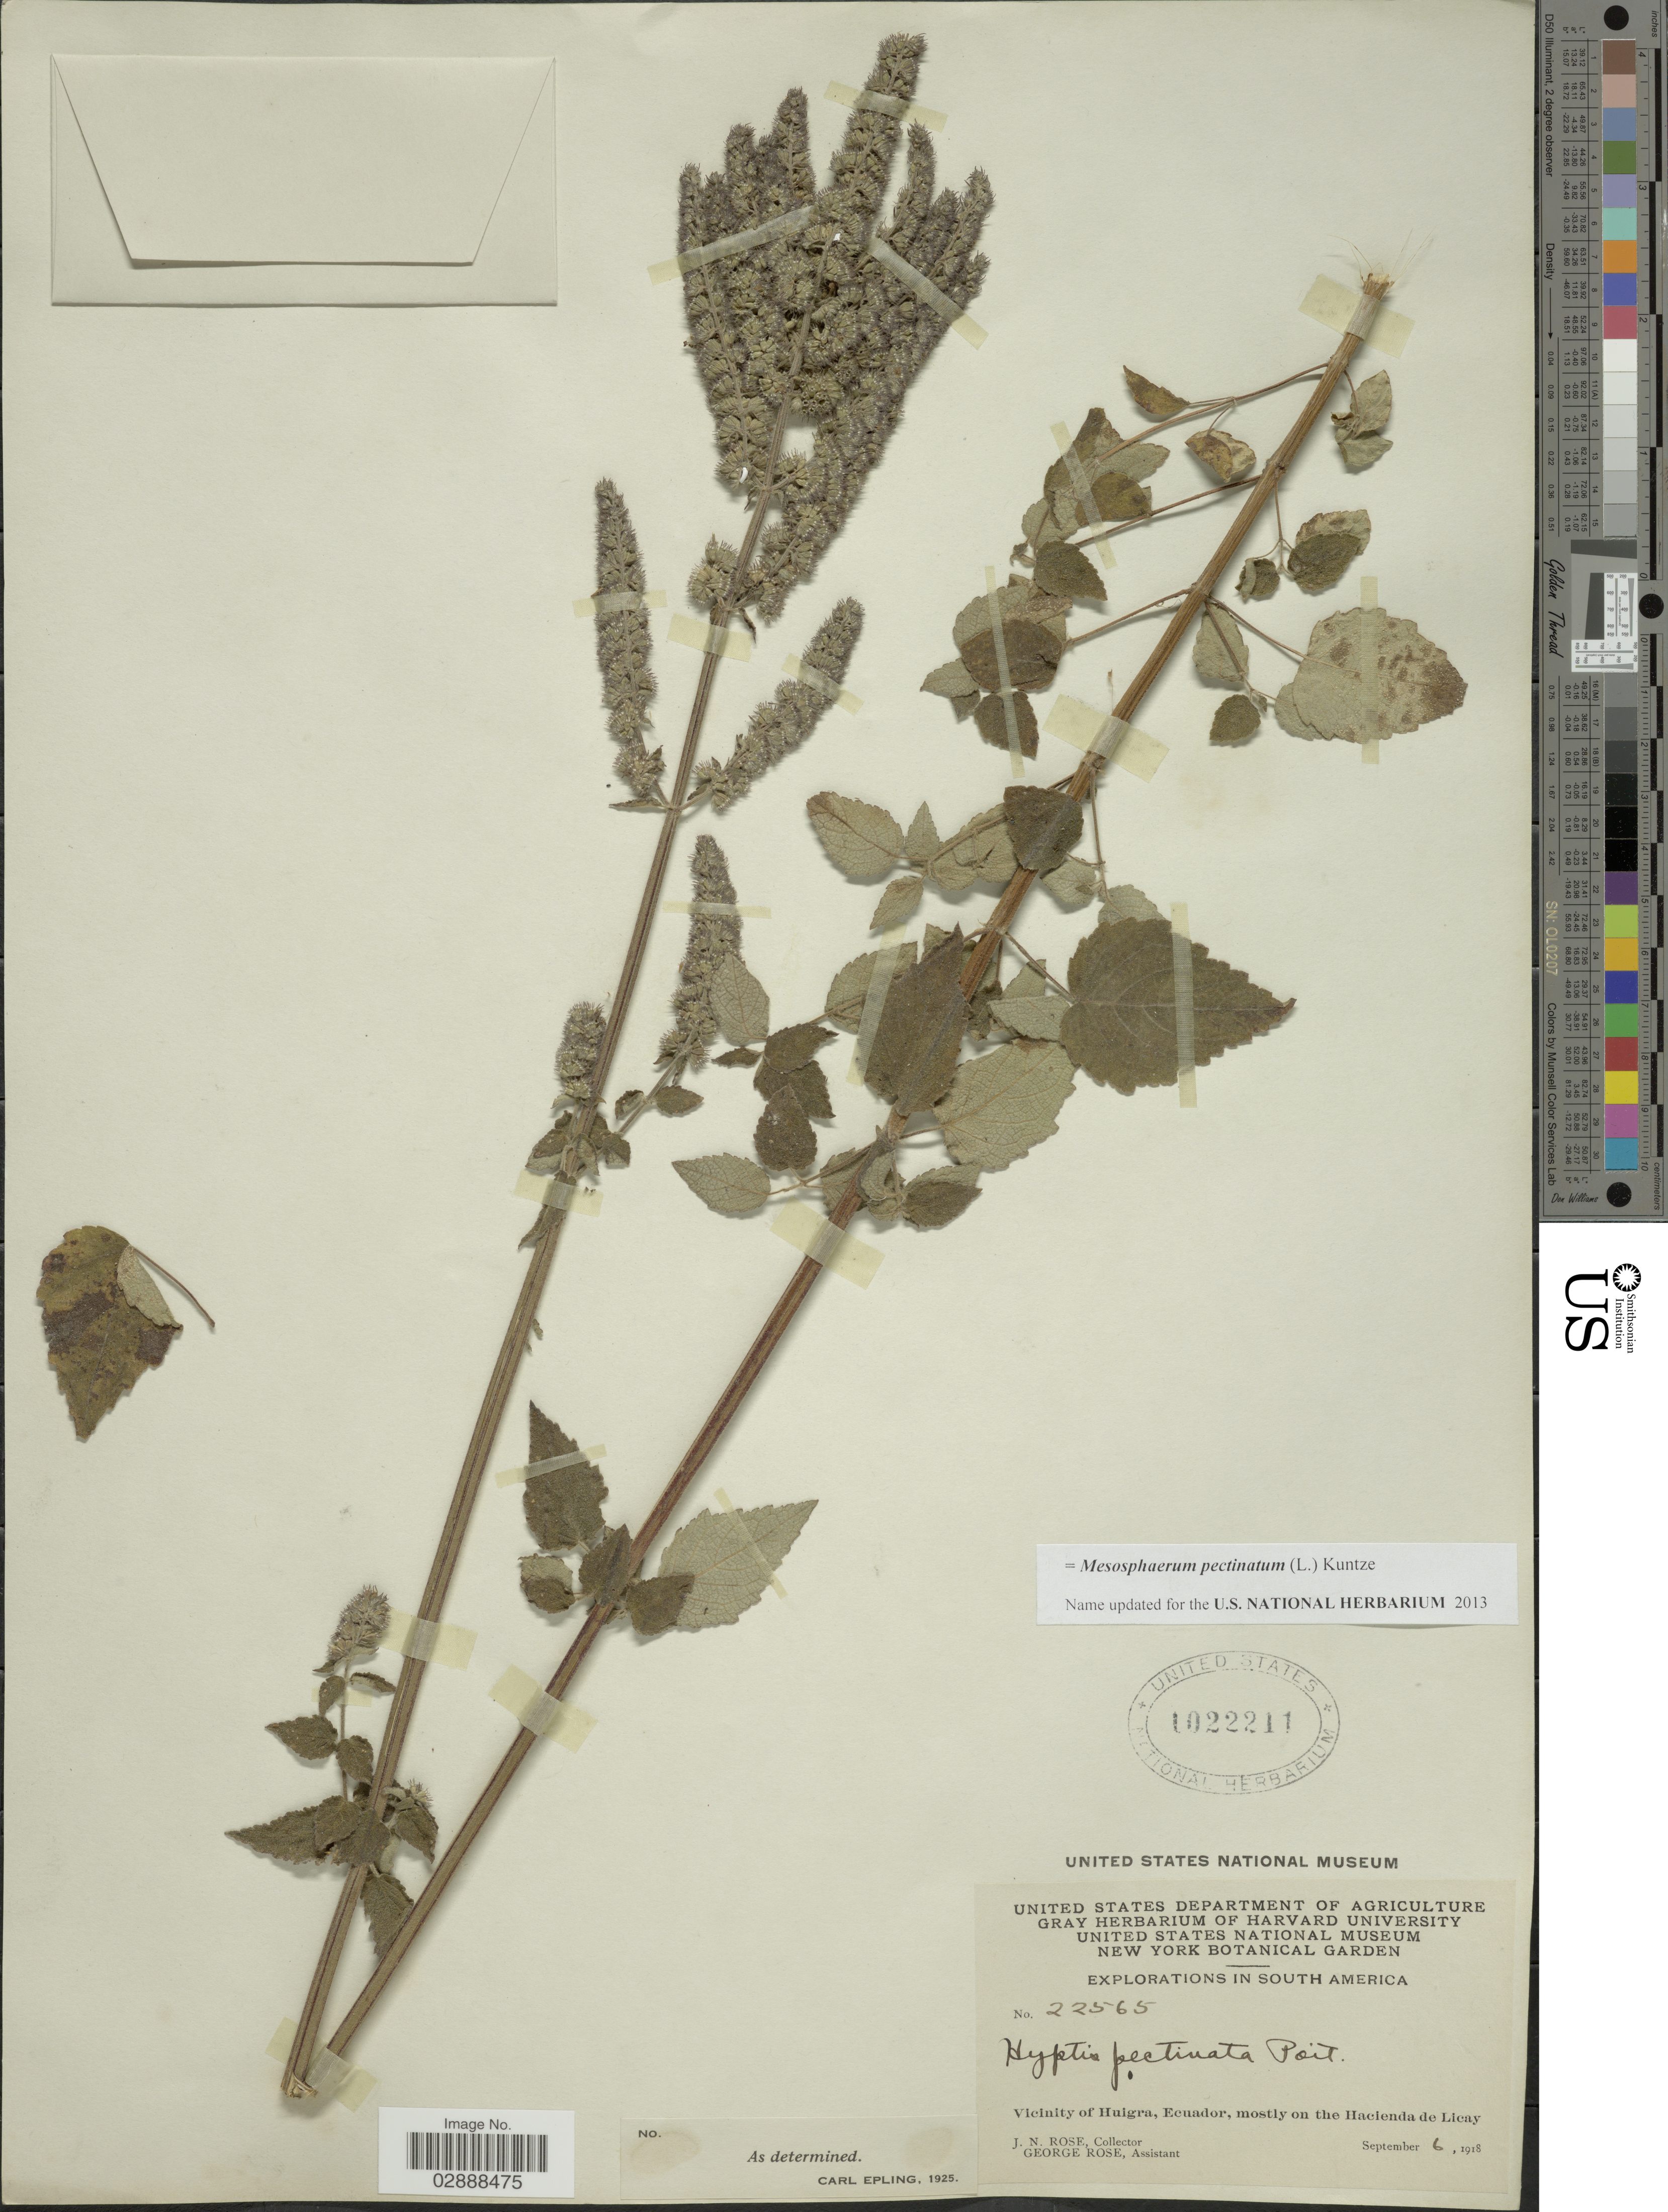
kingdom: Plantae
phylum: Tracheophyta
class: Magnoliopsida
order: Lamiales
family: Lamiaceae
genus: Mesosphaerum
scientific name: Mesosphaerum pectinatum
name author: (L.) Kuntze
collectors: J. N. Rose & G. Rose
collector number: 22565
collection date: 1918-09-06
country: Ecuador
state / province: Chimborazo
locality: Vicinity of Huigra, mostly on the Hacienda de Licay.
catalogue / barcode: US 1022211